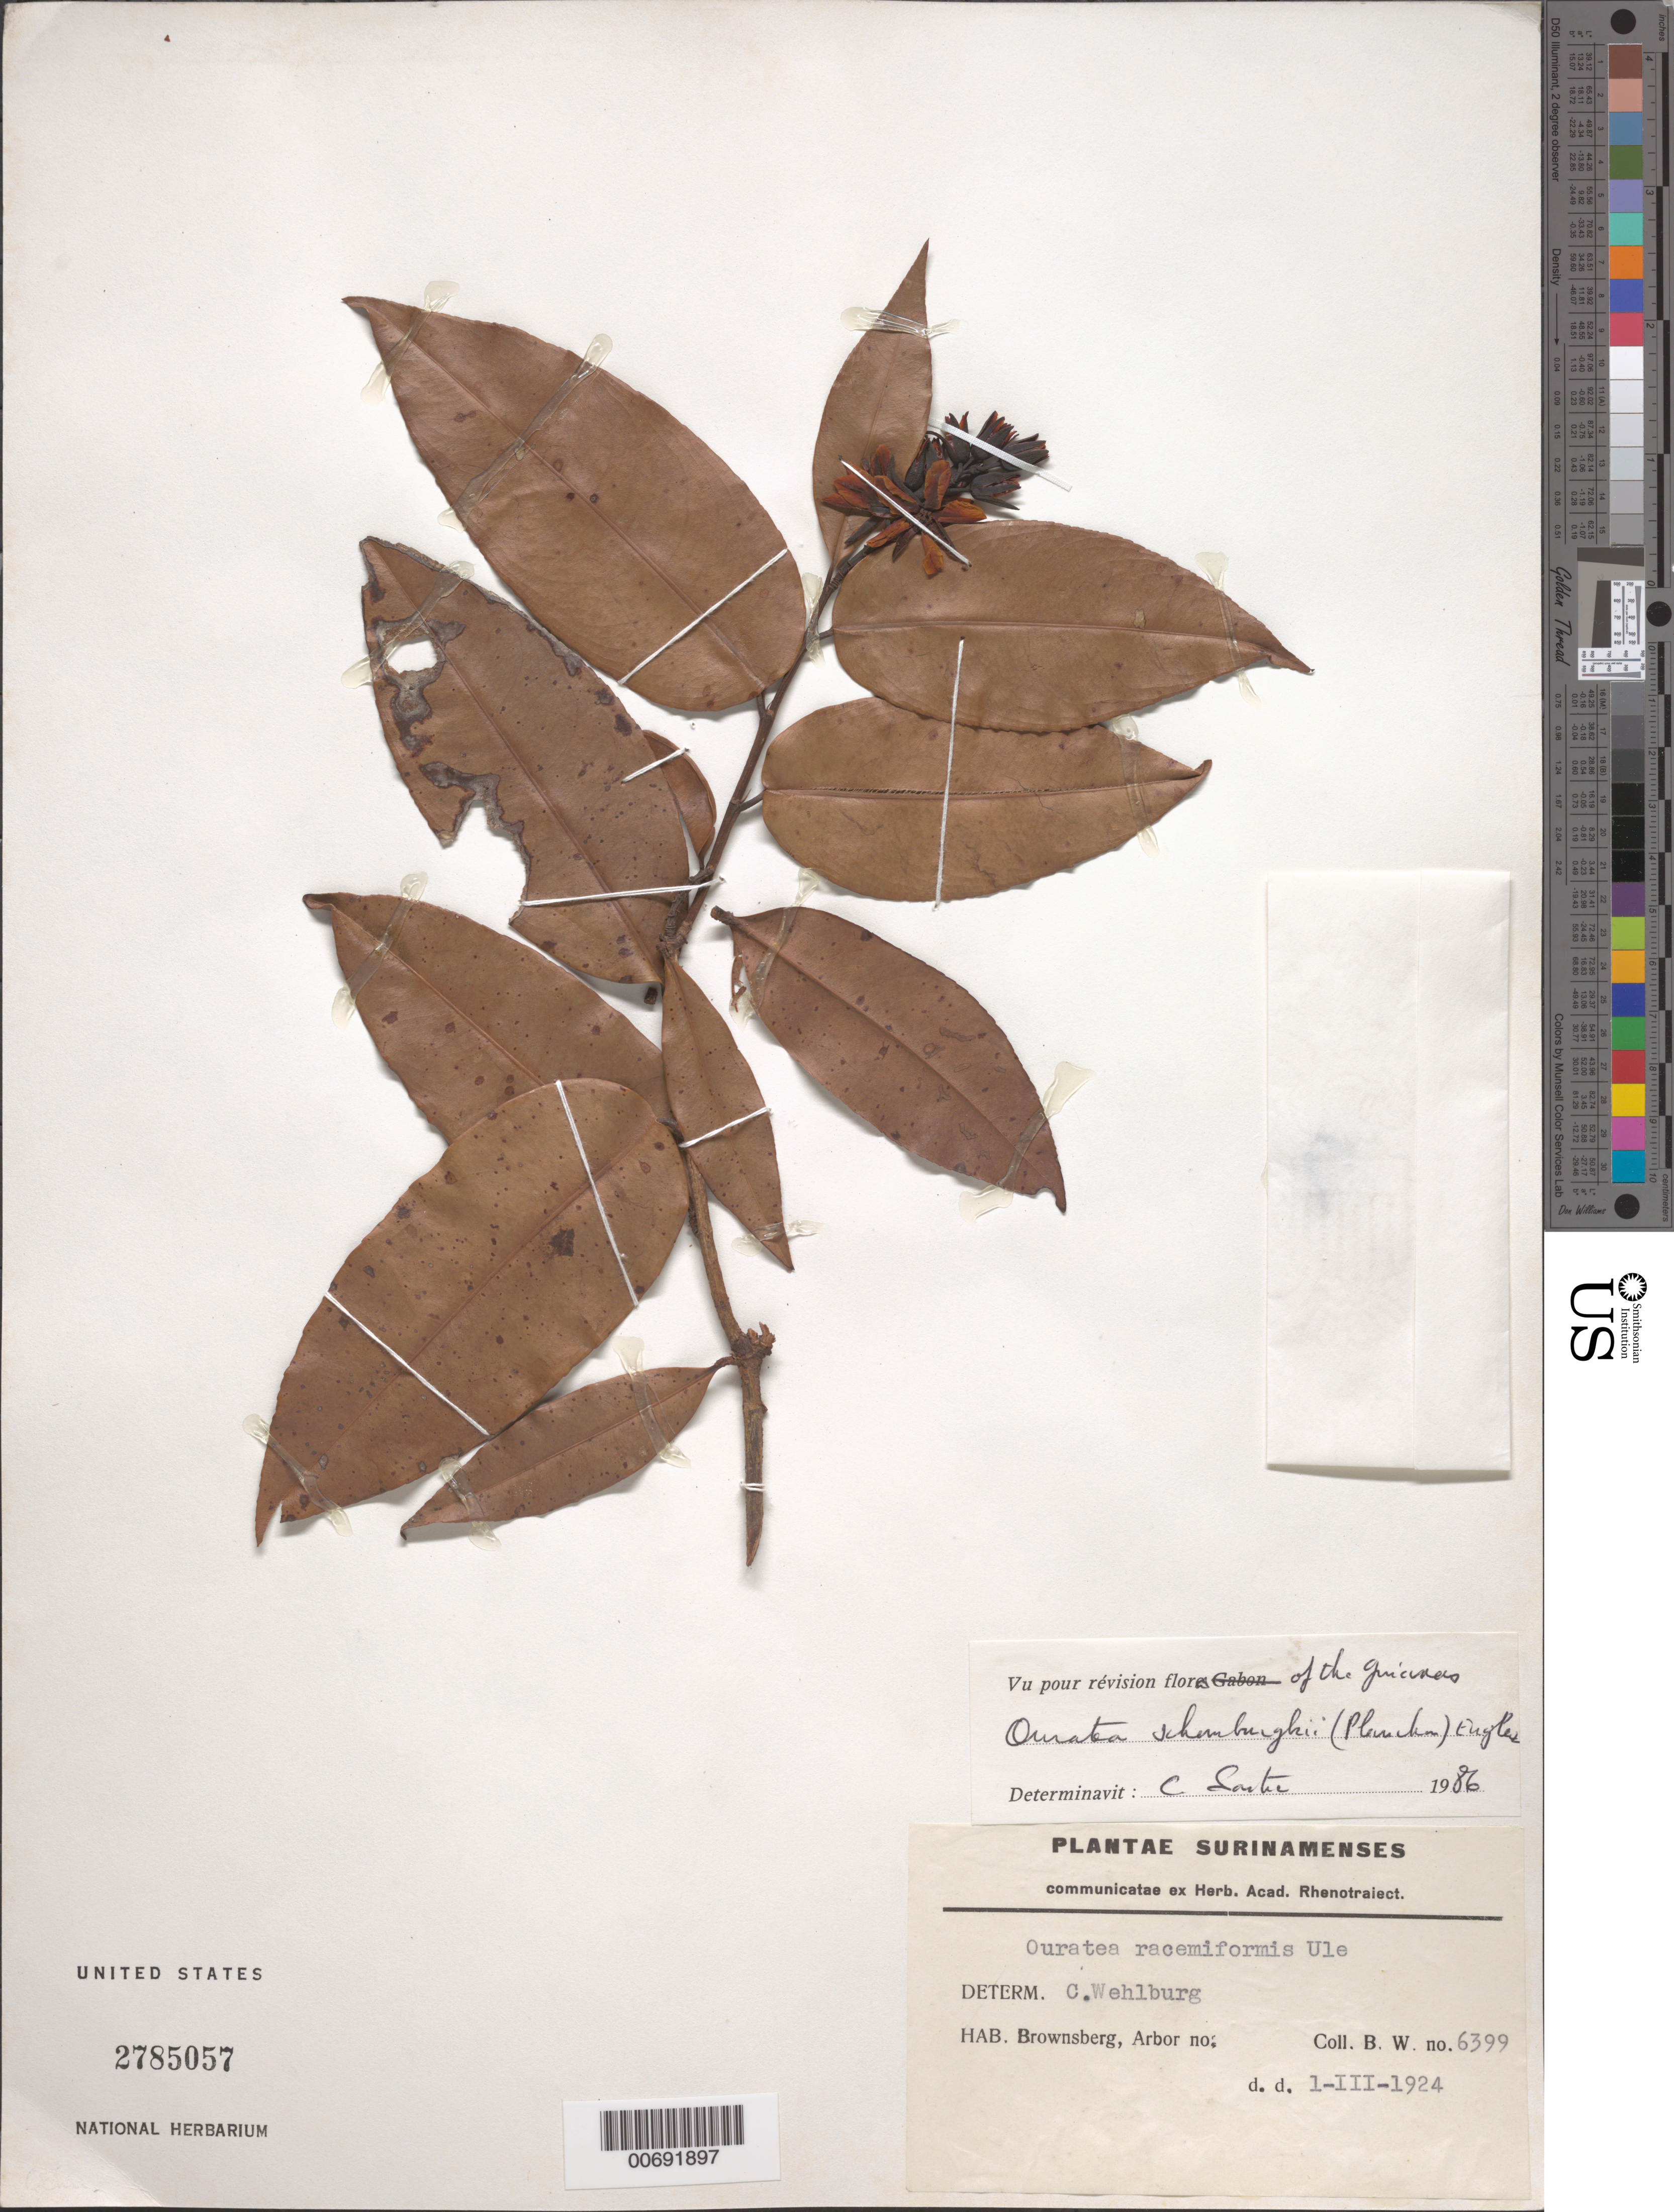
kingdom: Plantae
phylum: Tracheophyta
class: Magnoliopsida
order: Malpighiales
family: Ochnaceae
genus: Ouratea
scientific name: Ouratea schomburgkii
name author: (Planch.) Engl.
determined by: Sastre, C. H. L.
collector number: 6399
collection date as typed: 1-Mar-24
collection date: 1924-03-01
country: Suriname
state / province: Brokopondo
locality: Brownsberg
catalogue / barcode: US 2785057